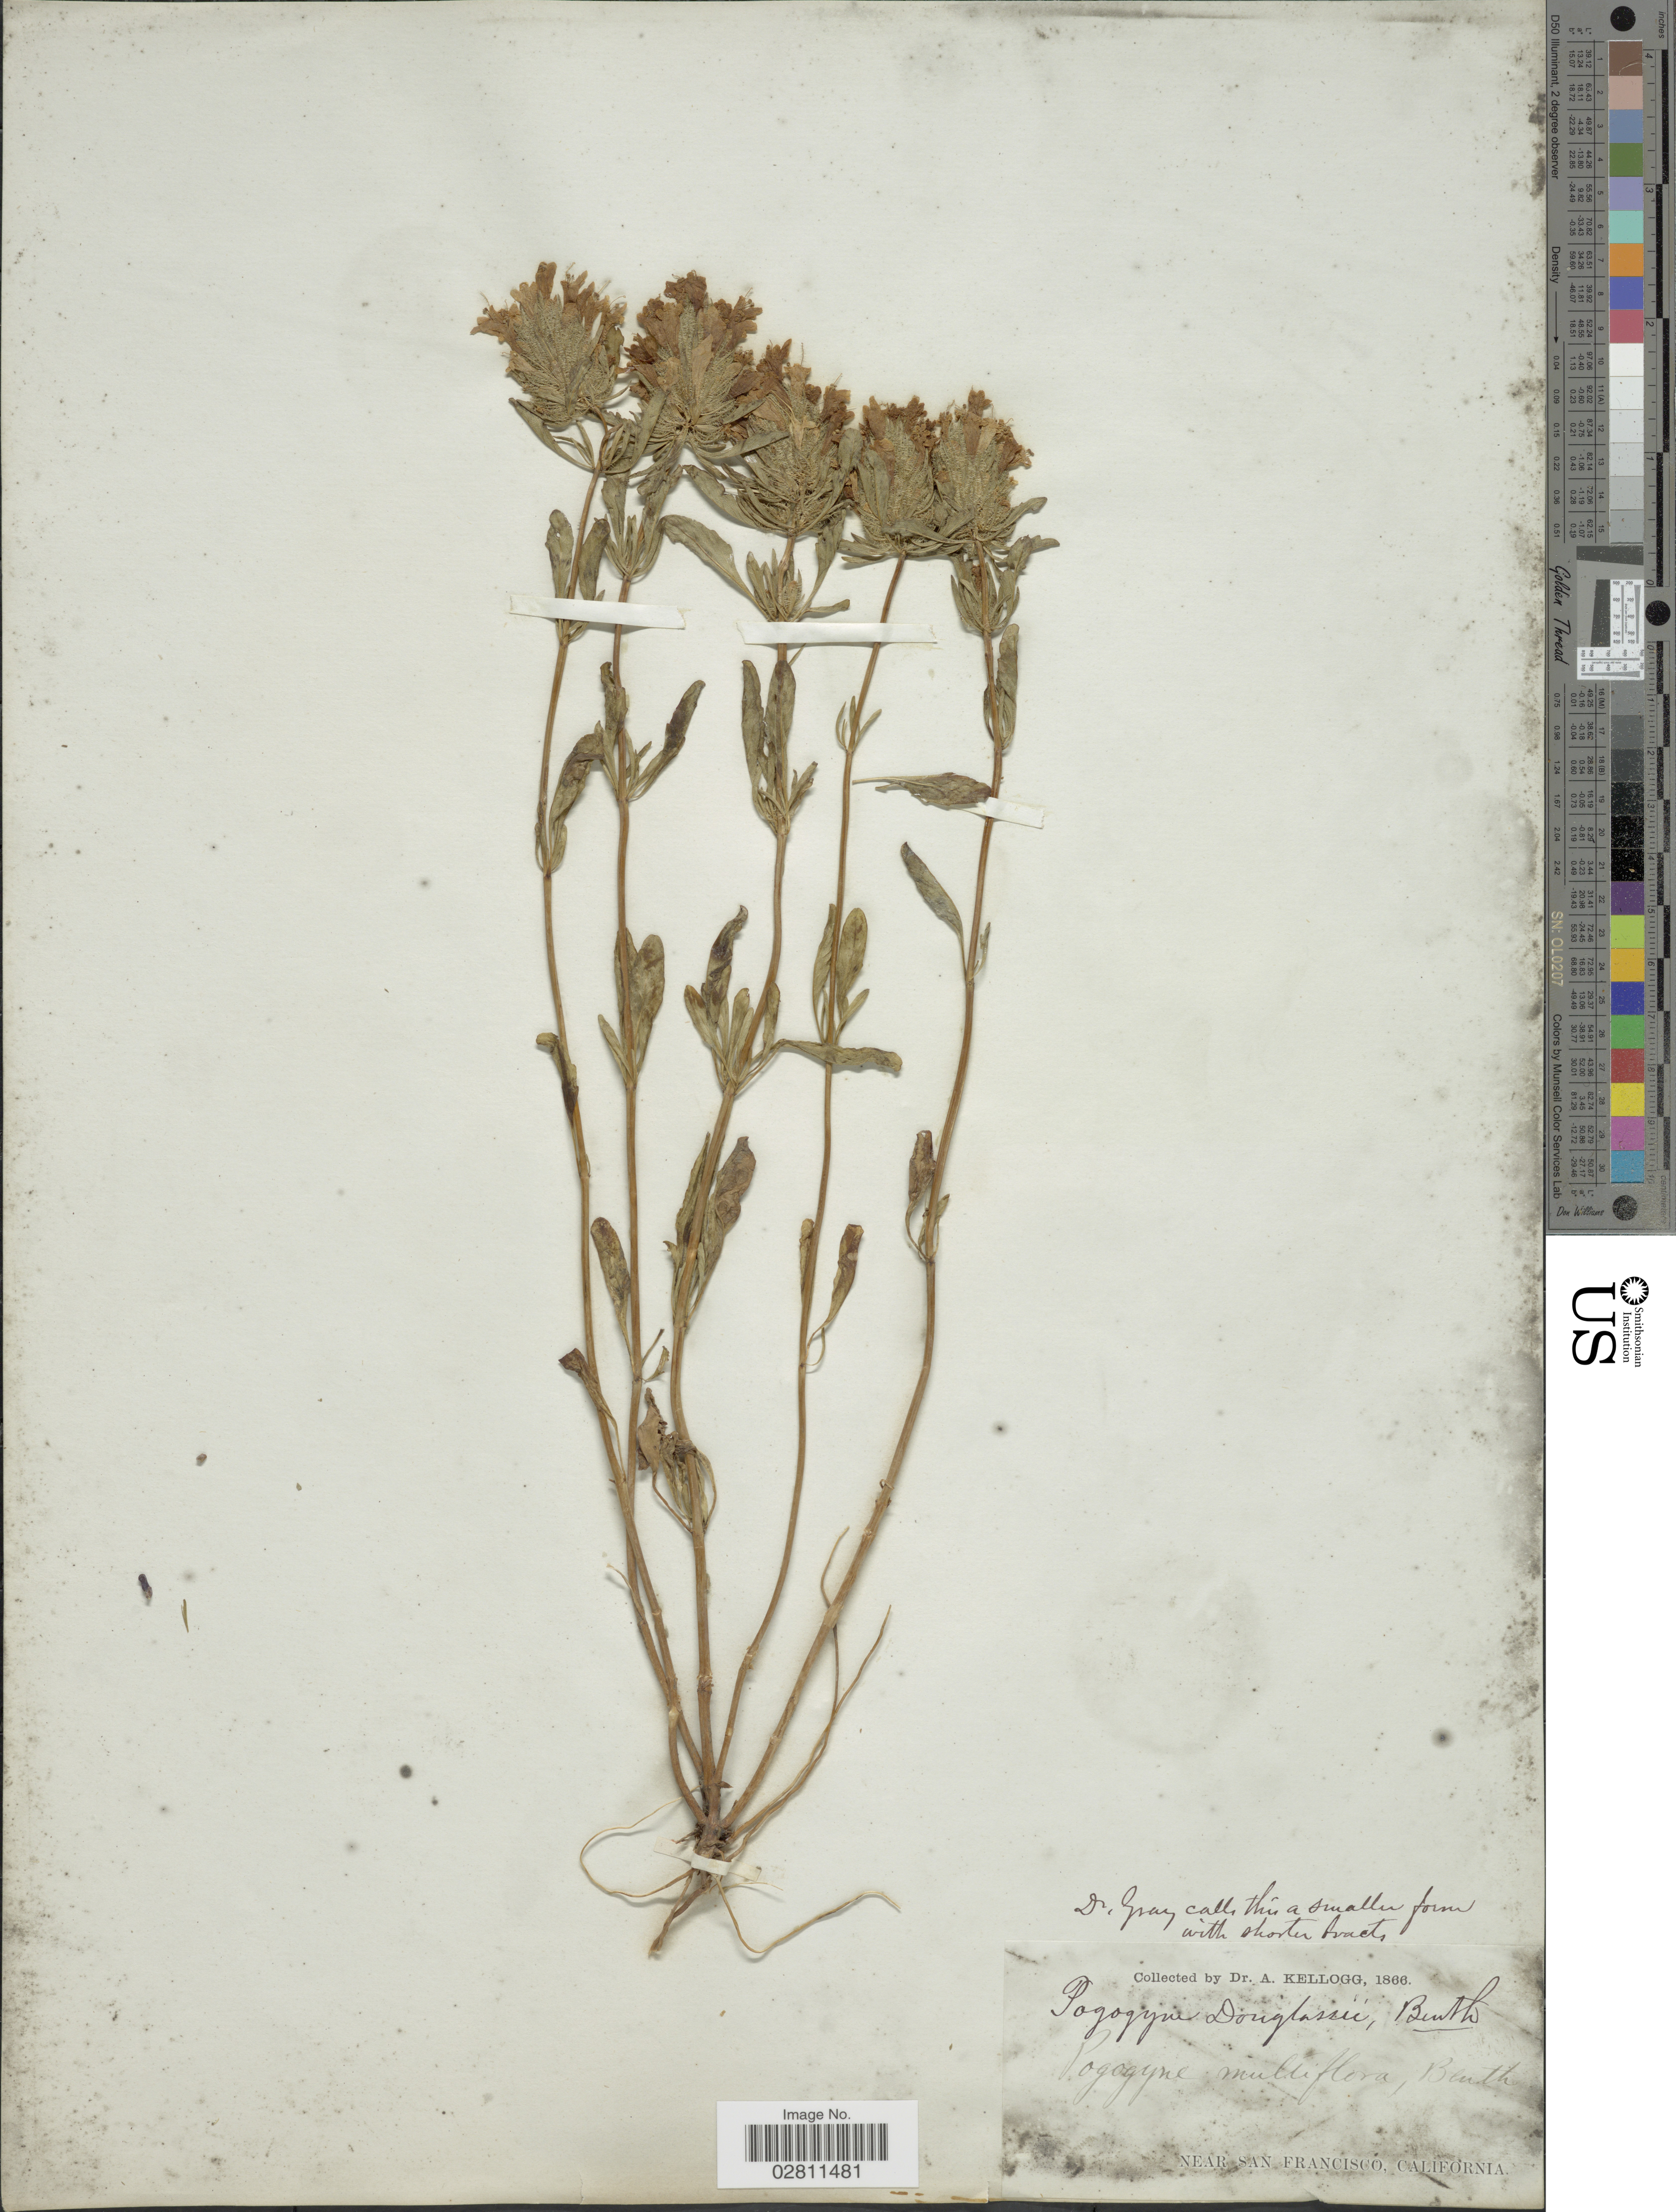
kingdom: Plantae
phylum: Tracheophyta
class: Magnoliopsida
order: Lamiales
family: Lamiaceae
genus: Pogogyne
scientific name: Pogogyne douglasii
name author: Benth.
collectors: A. Kellogg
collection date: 1866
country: United States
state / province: California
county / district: San Francisco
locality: Near San Francisco.